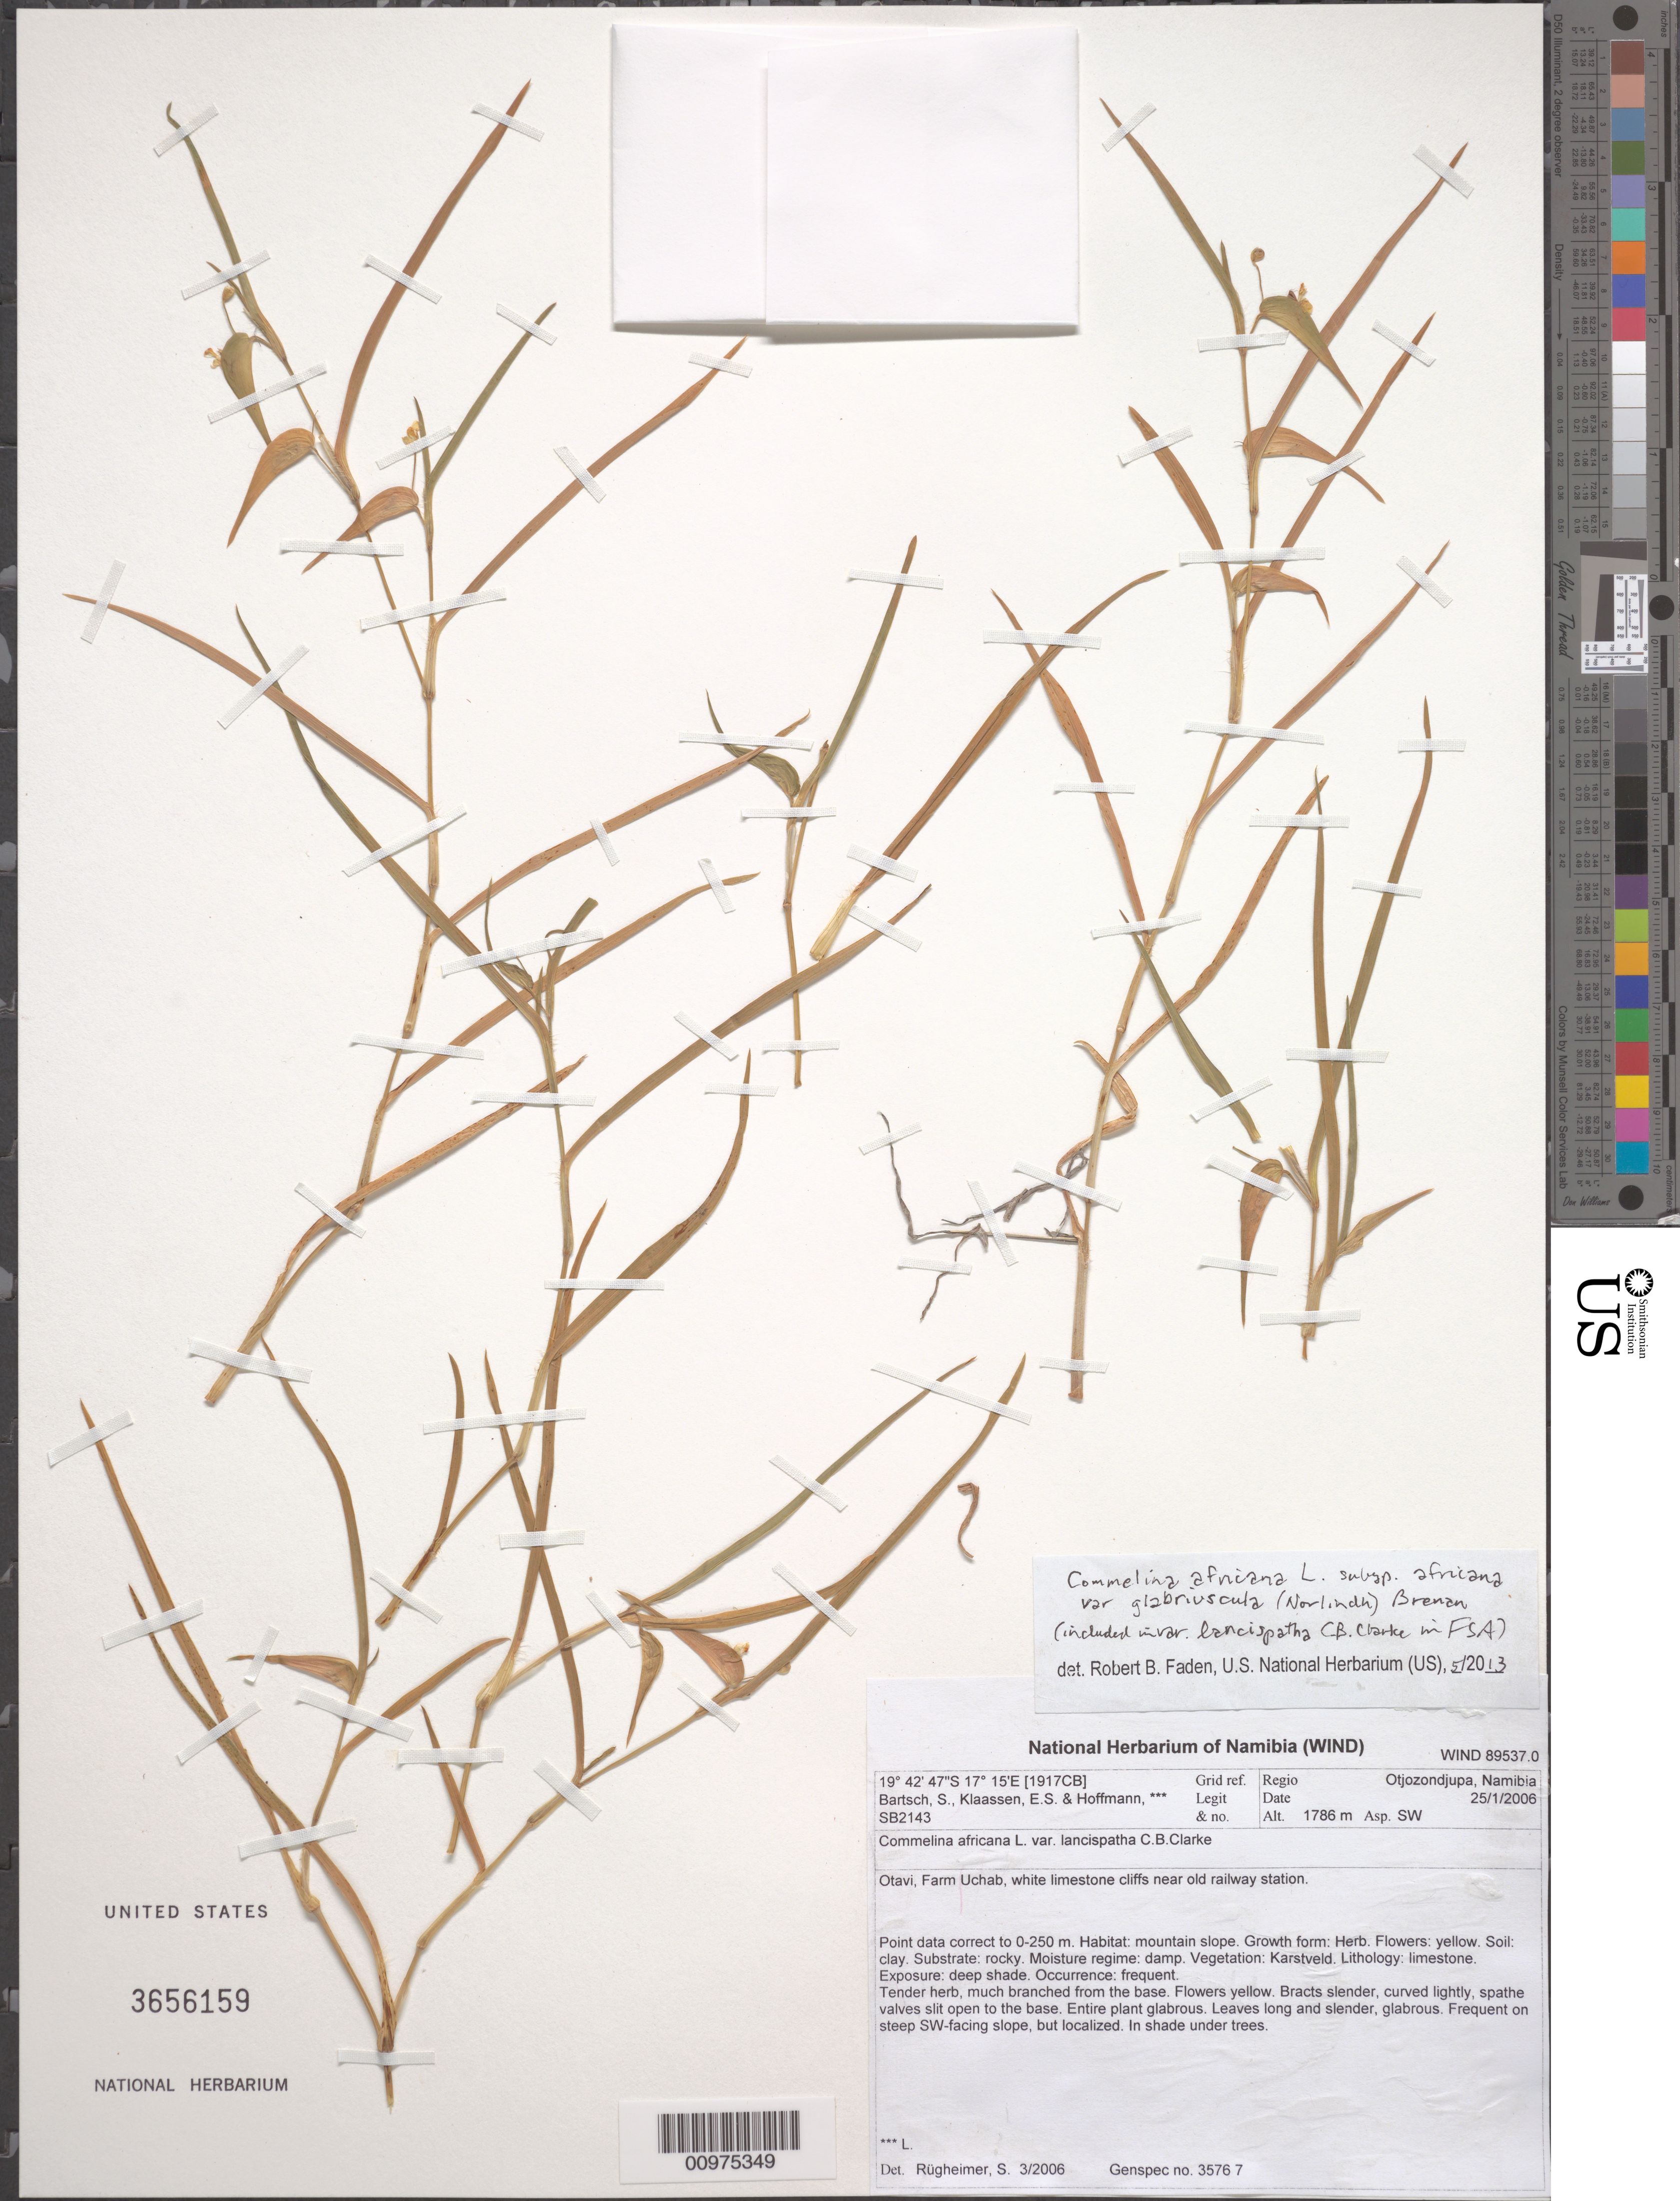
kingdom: Plantae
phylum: Tracheophyta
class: Liliopsida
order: Commelinales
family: Commelinaceae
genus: Commelina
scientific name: Commelina africana subsp. africana var. glabriuscula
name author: (Norl.) Brenan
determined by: Faden, Robert B., (US), Smithsonian Institution - National Museum of Natural History (UNITED STATES)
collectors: S. Bartsch et al.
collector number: SB2143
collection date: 2006-01-25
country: Namibia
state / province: Otjozondjupa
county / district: Otavi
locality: Farm Uchab,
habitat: white limestone cliffs near old railway station. Habitat: mountain slope. Soil: clay. Substrate: rocky. Moisture regime: damp. Vegetation: Karstveld. Lithology: limestone. Exposure: deep shade. Occurrence: frequent.Frequent on steep SW-facing slope, but localiszed. In shade under trees.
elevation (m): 1786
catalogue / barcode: US 3656159